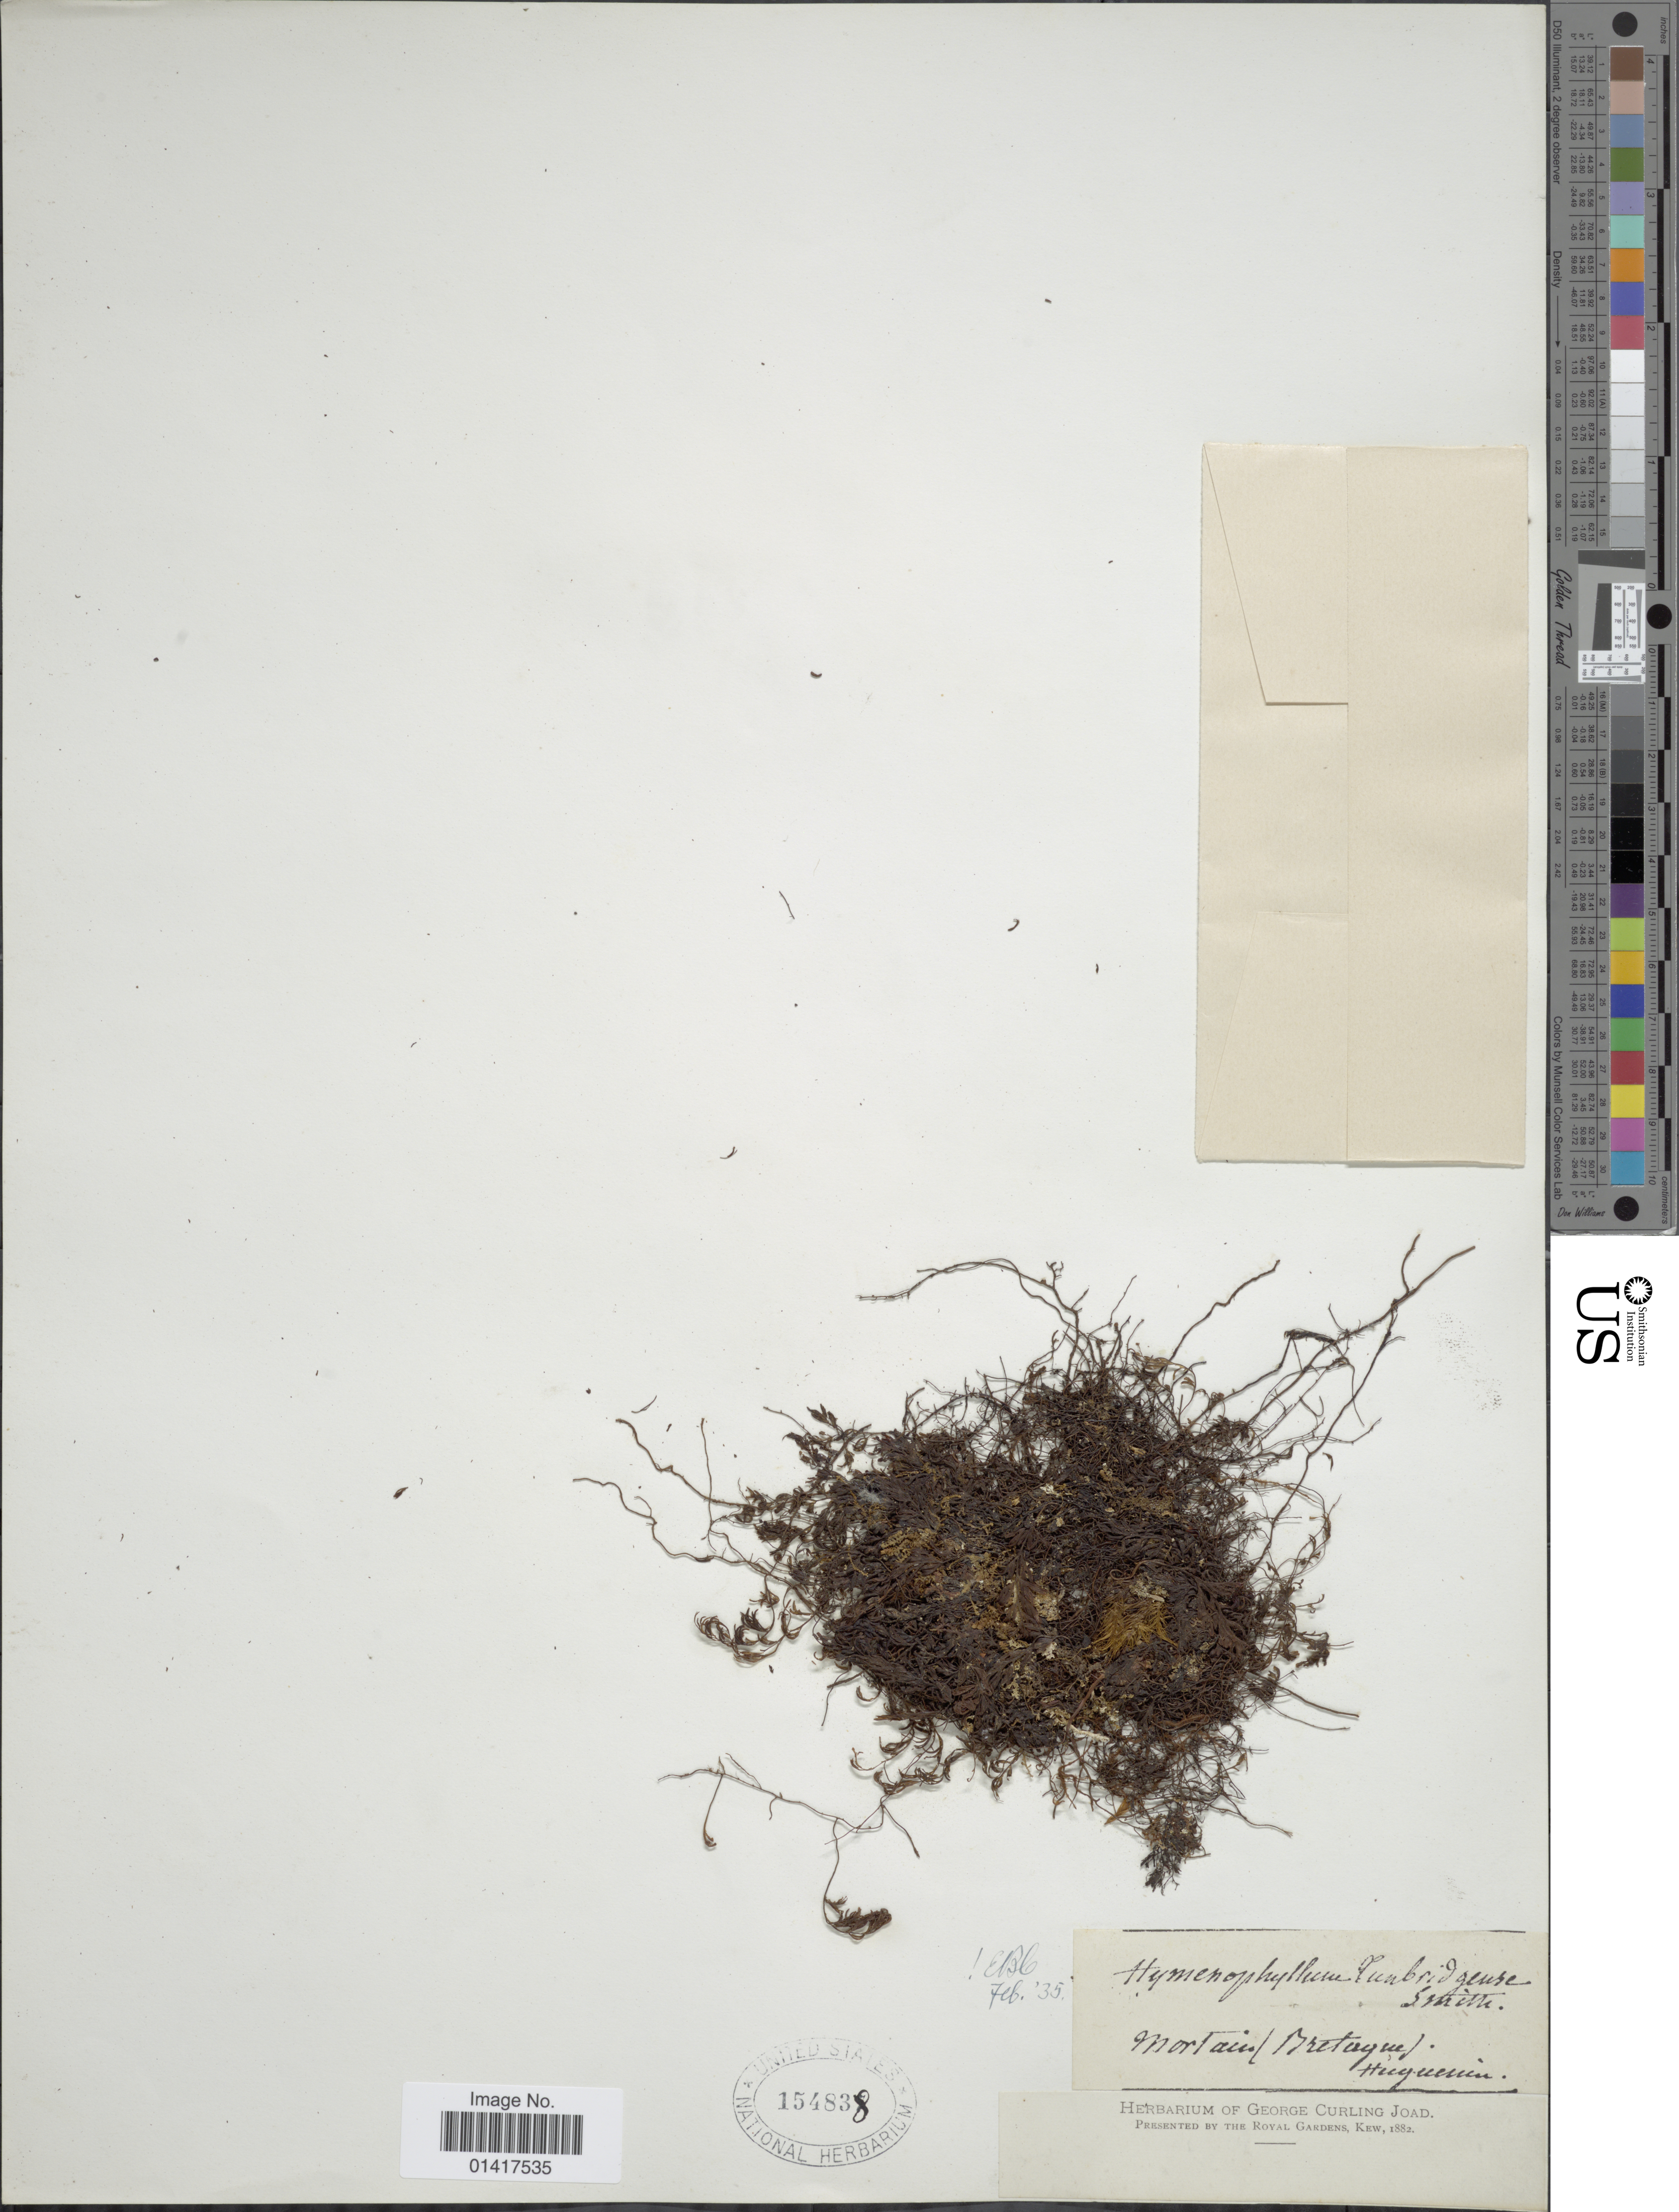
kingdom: Plantae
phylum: Tracheophyta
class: Polypodiopsida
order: Hymenophyllales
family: Hymenophyllaceae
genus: Hymenophyllum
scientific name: Hymenophyllum tunbrigense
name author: (L.) Small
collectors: ex herb. George Curling Joad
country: Hungary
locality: Mortain Bretague Hunginium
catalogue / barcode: US 154838